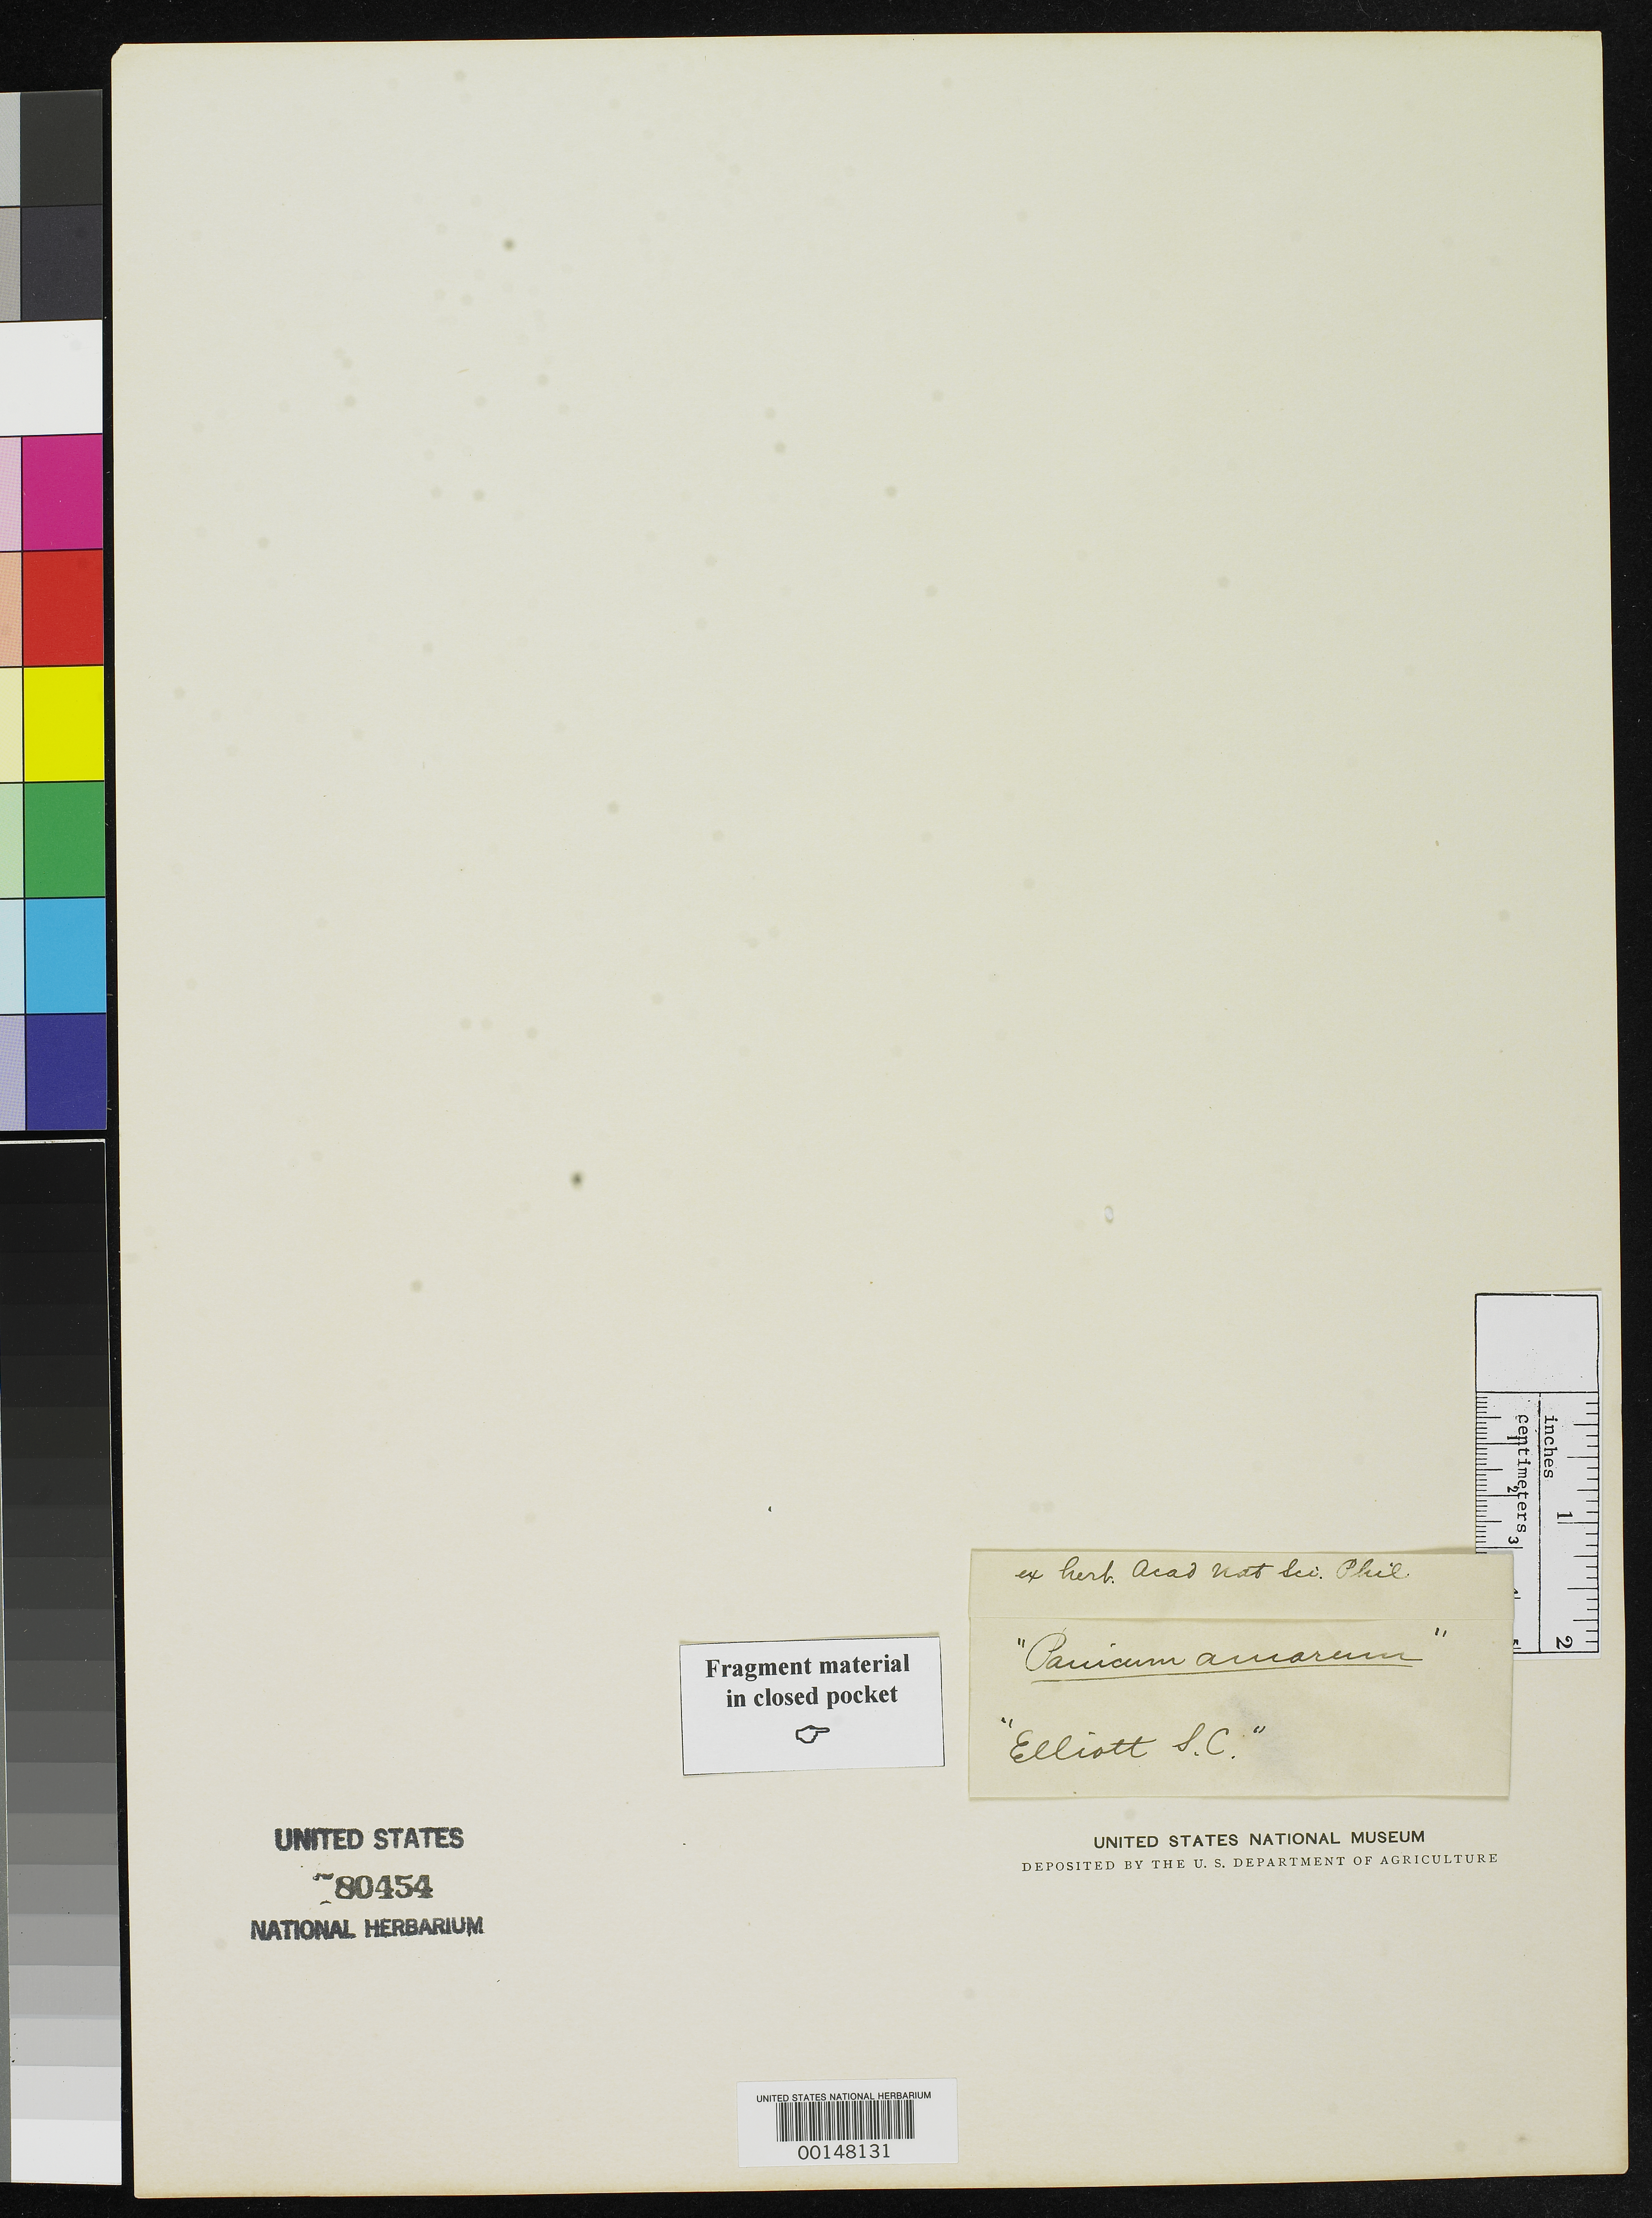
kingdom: Plantae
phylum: Tracheophyta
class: Liliopsida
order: Poales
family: Poaceae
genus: Panicum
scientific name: Panicum amarum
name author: Elliott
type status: Type Fragment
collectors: S. Elliott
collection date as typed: Oct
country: United States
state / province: South Carolina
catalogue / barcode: US 80454